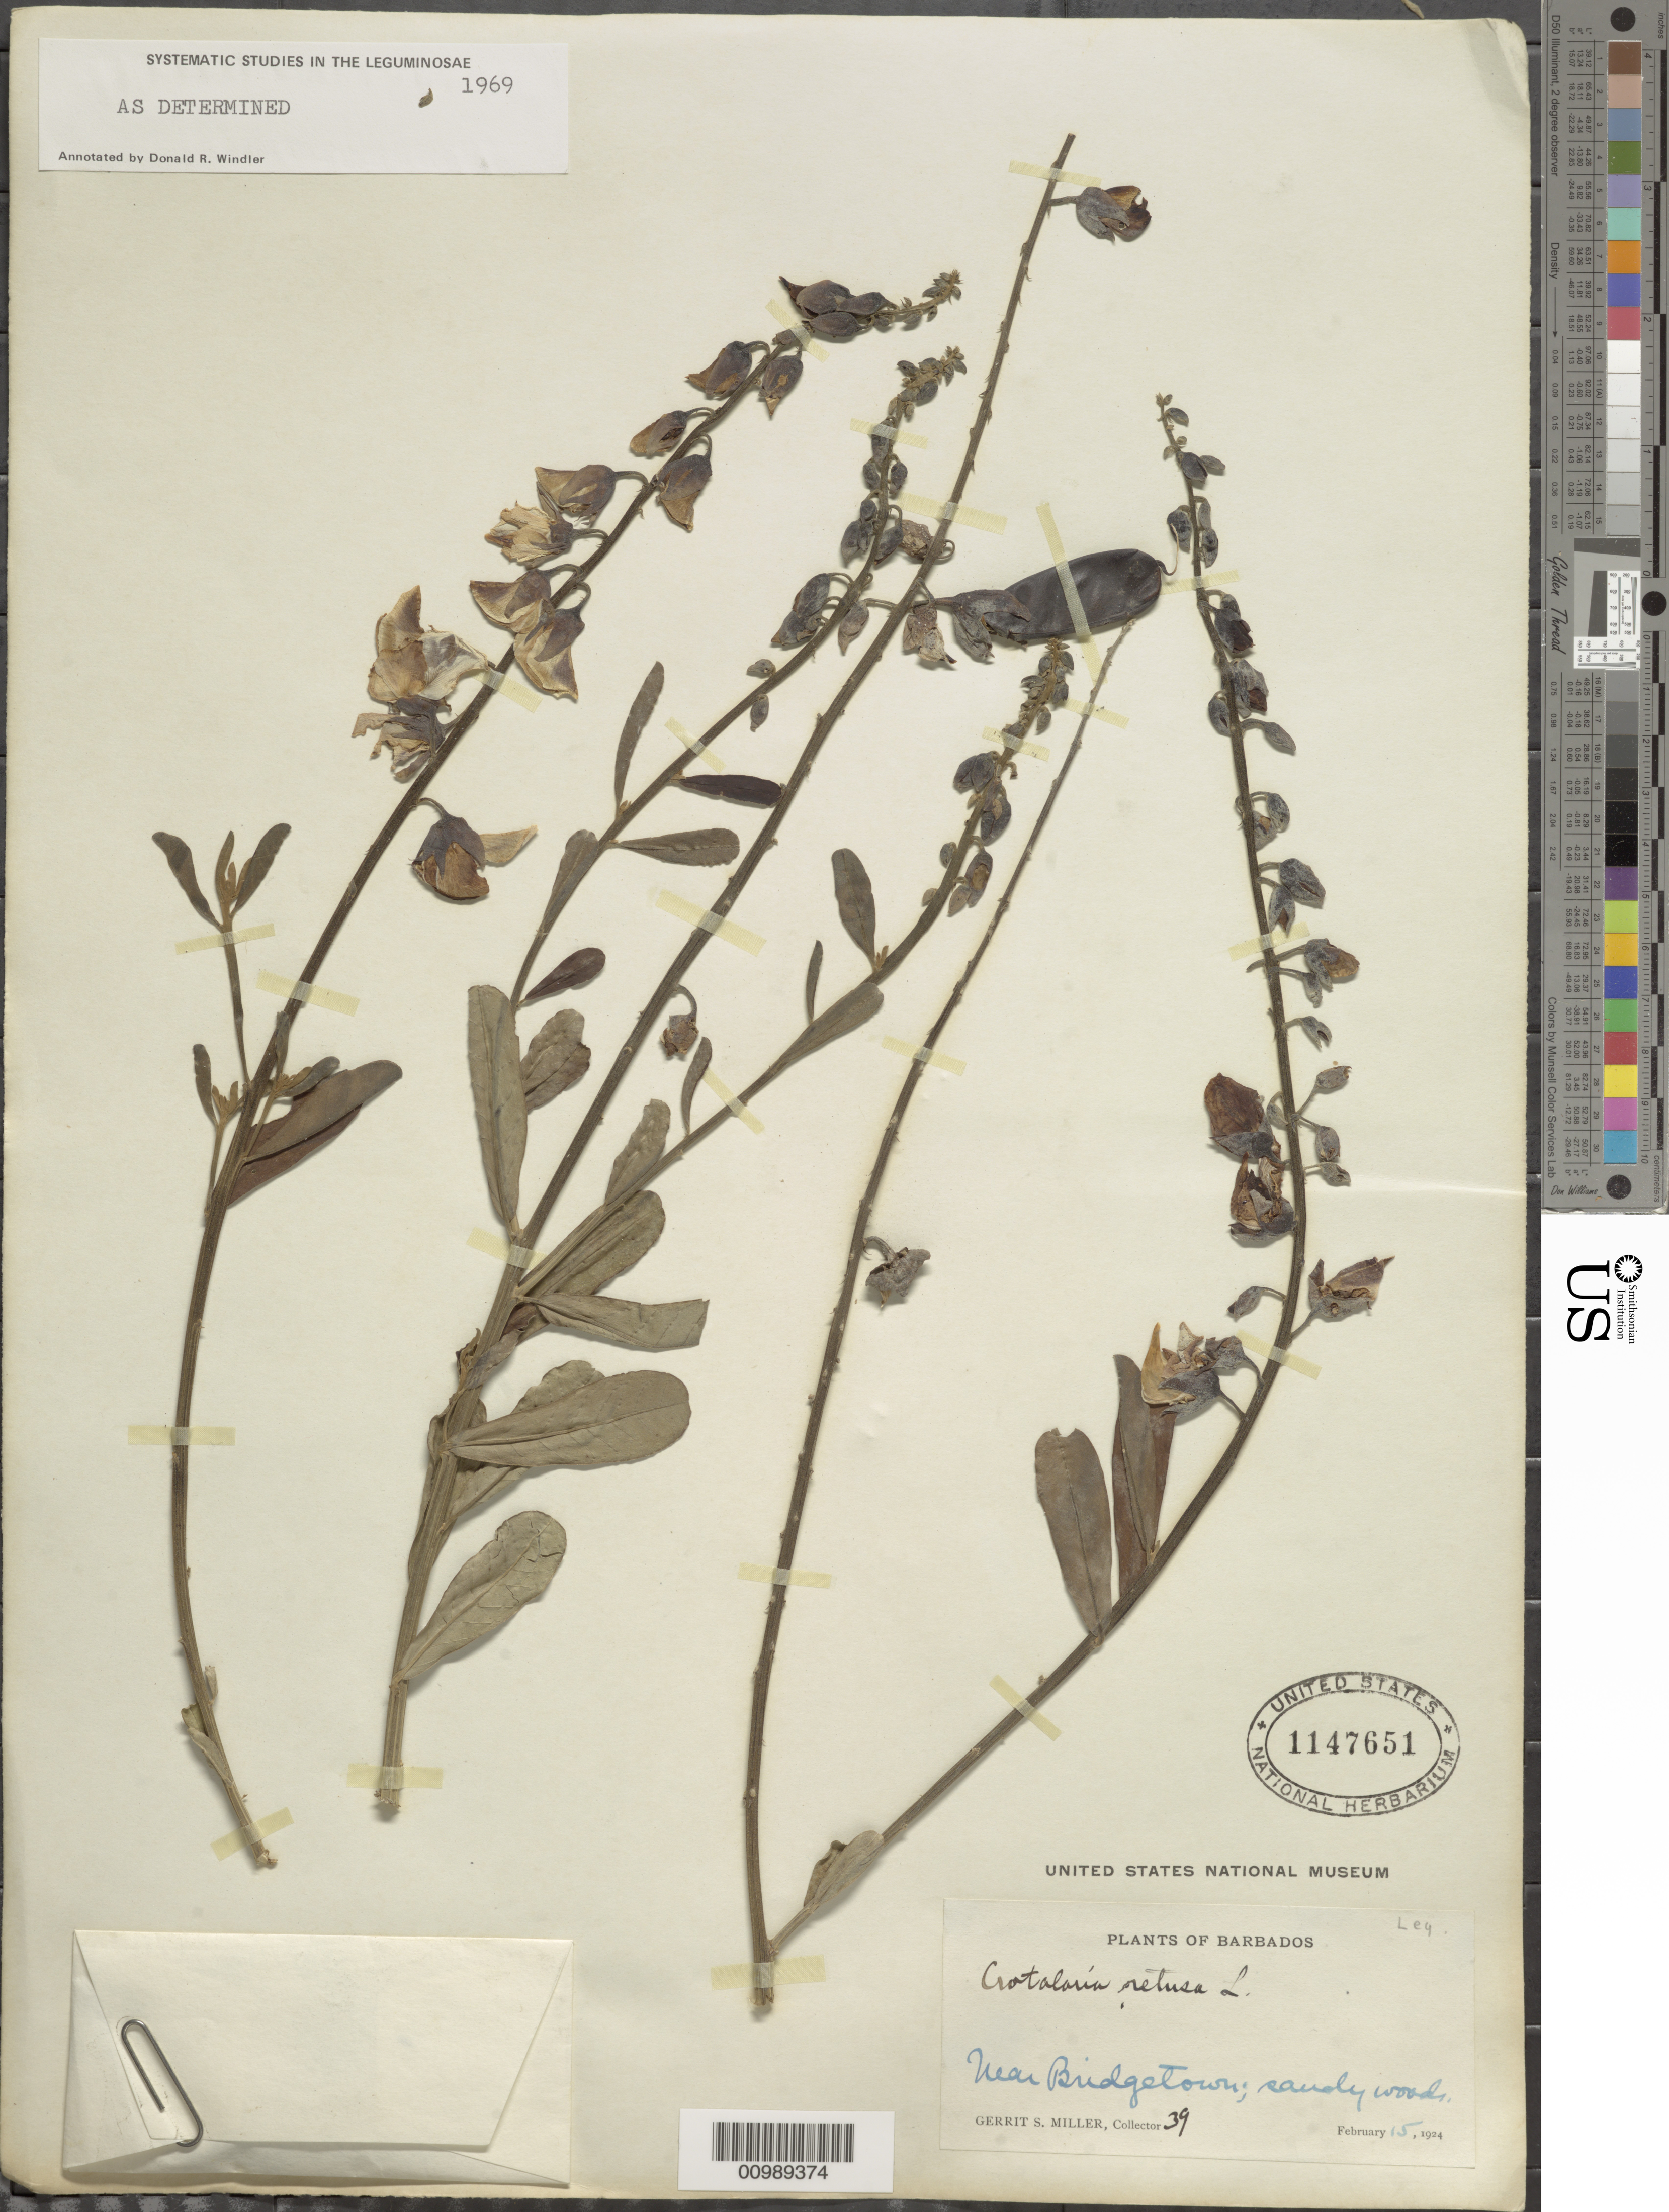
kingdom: Plantae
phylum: Tracheophyta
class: Magnoliopsida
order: Fabales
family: Fabaceae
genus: Crotalaria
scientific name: Crotalaria retusa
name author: L.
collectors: G. S. Miller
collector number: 39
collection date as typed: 15 Feb 1924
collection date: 1924-02-15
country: Barbados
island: Barbados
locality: Near Bridgetown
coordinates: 0 N, 0 E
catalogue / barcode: US 1147651